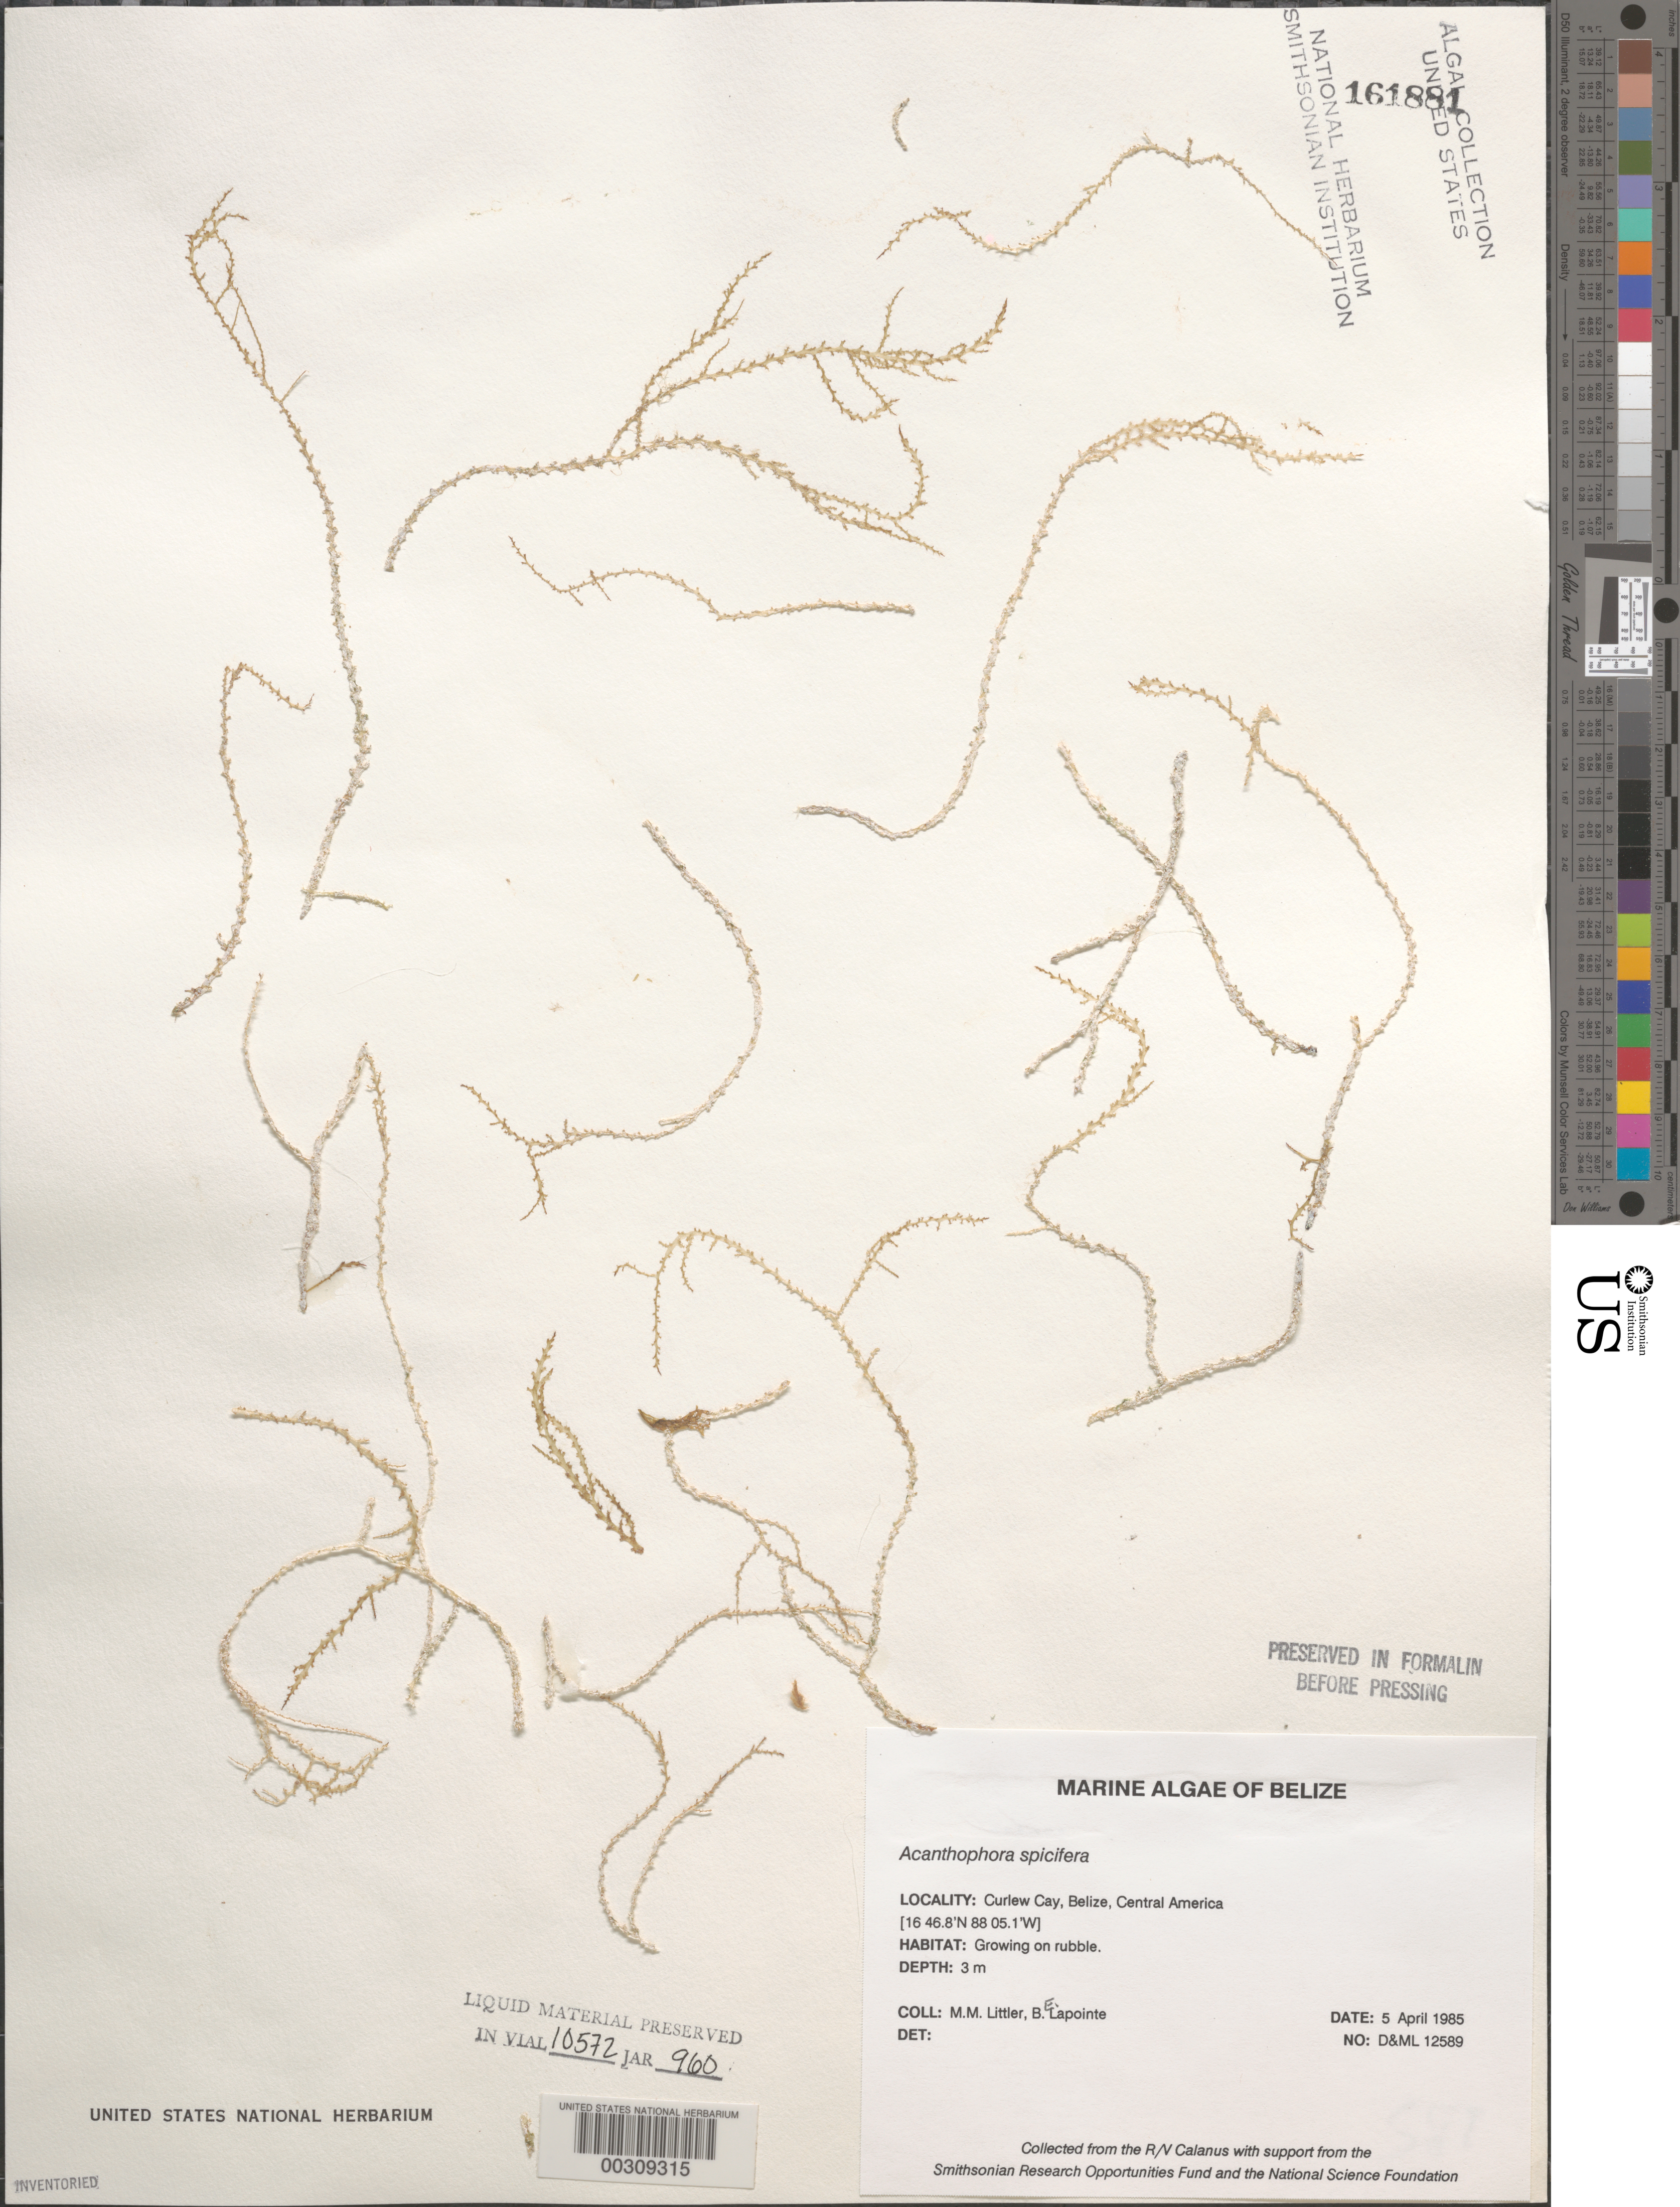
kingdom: Plantae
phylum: Rhodophyta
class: Florideophyceae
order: Ceramiales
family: Rhodomelaceae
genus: Acanthophora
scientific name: Acanthophora spicifera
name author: (Vahl) Børgesen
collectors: M. M. Littler & B. Lapointe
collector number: D&ML 12589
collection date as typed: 05 Apr 1985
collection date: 1985-04-05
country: Belize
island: Curlew Cay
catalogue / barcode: US 161881